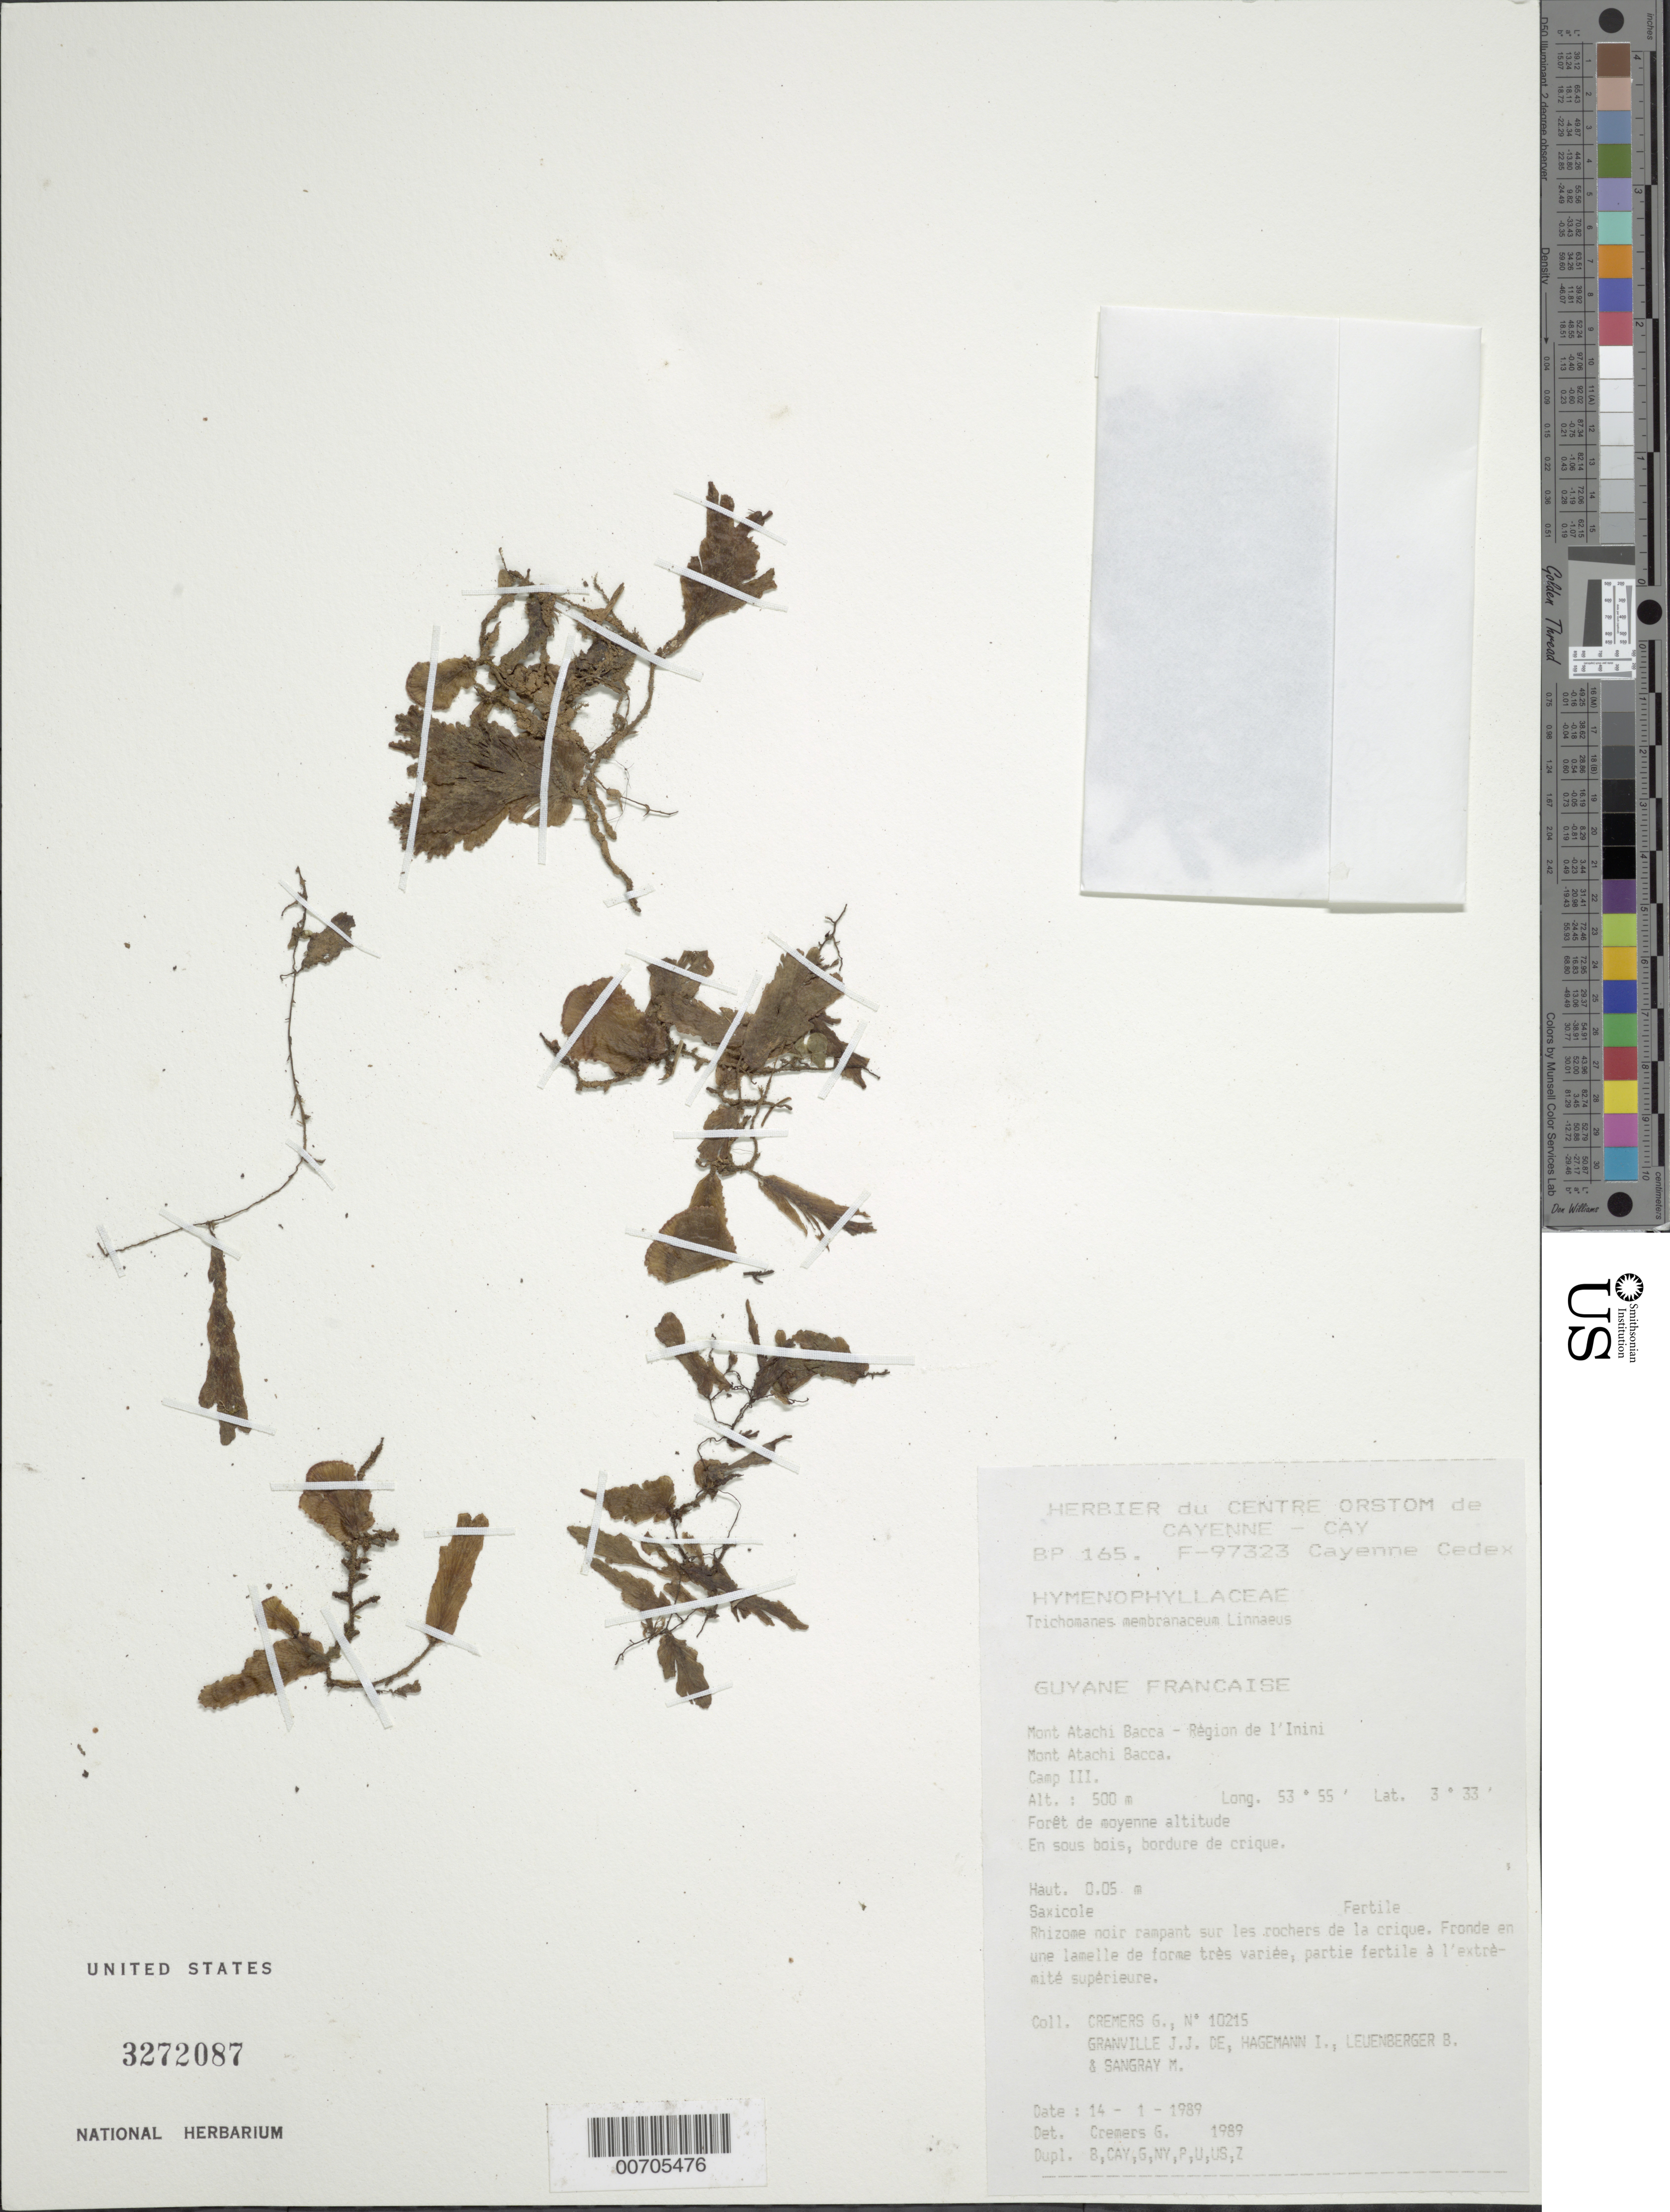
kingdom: Plantae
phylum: Tracheophyta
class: Polypodiopsida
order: Hymenophyllales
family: Hymenophyllaceae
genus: Didymoglossum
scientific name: Didymoglossum membranaceum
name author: (L.) Vareschi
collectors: G. Cremers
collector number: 10215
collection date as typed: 14-Jan-89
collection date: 1989-01-14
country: French Guiana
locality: Mont Atachi Bacca, région de l'Inini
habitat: Forest, middle altitude, along creek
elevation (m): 500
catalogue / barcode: US 3272087